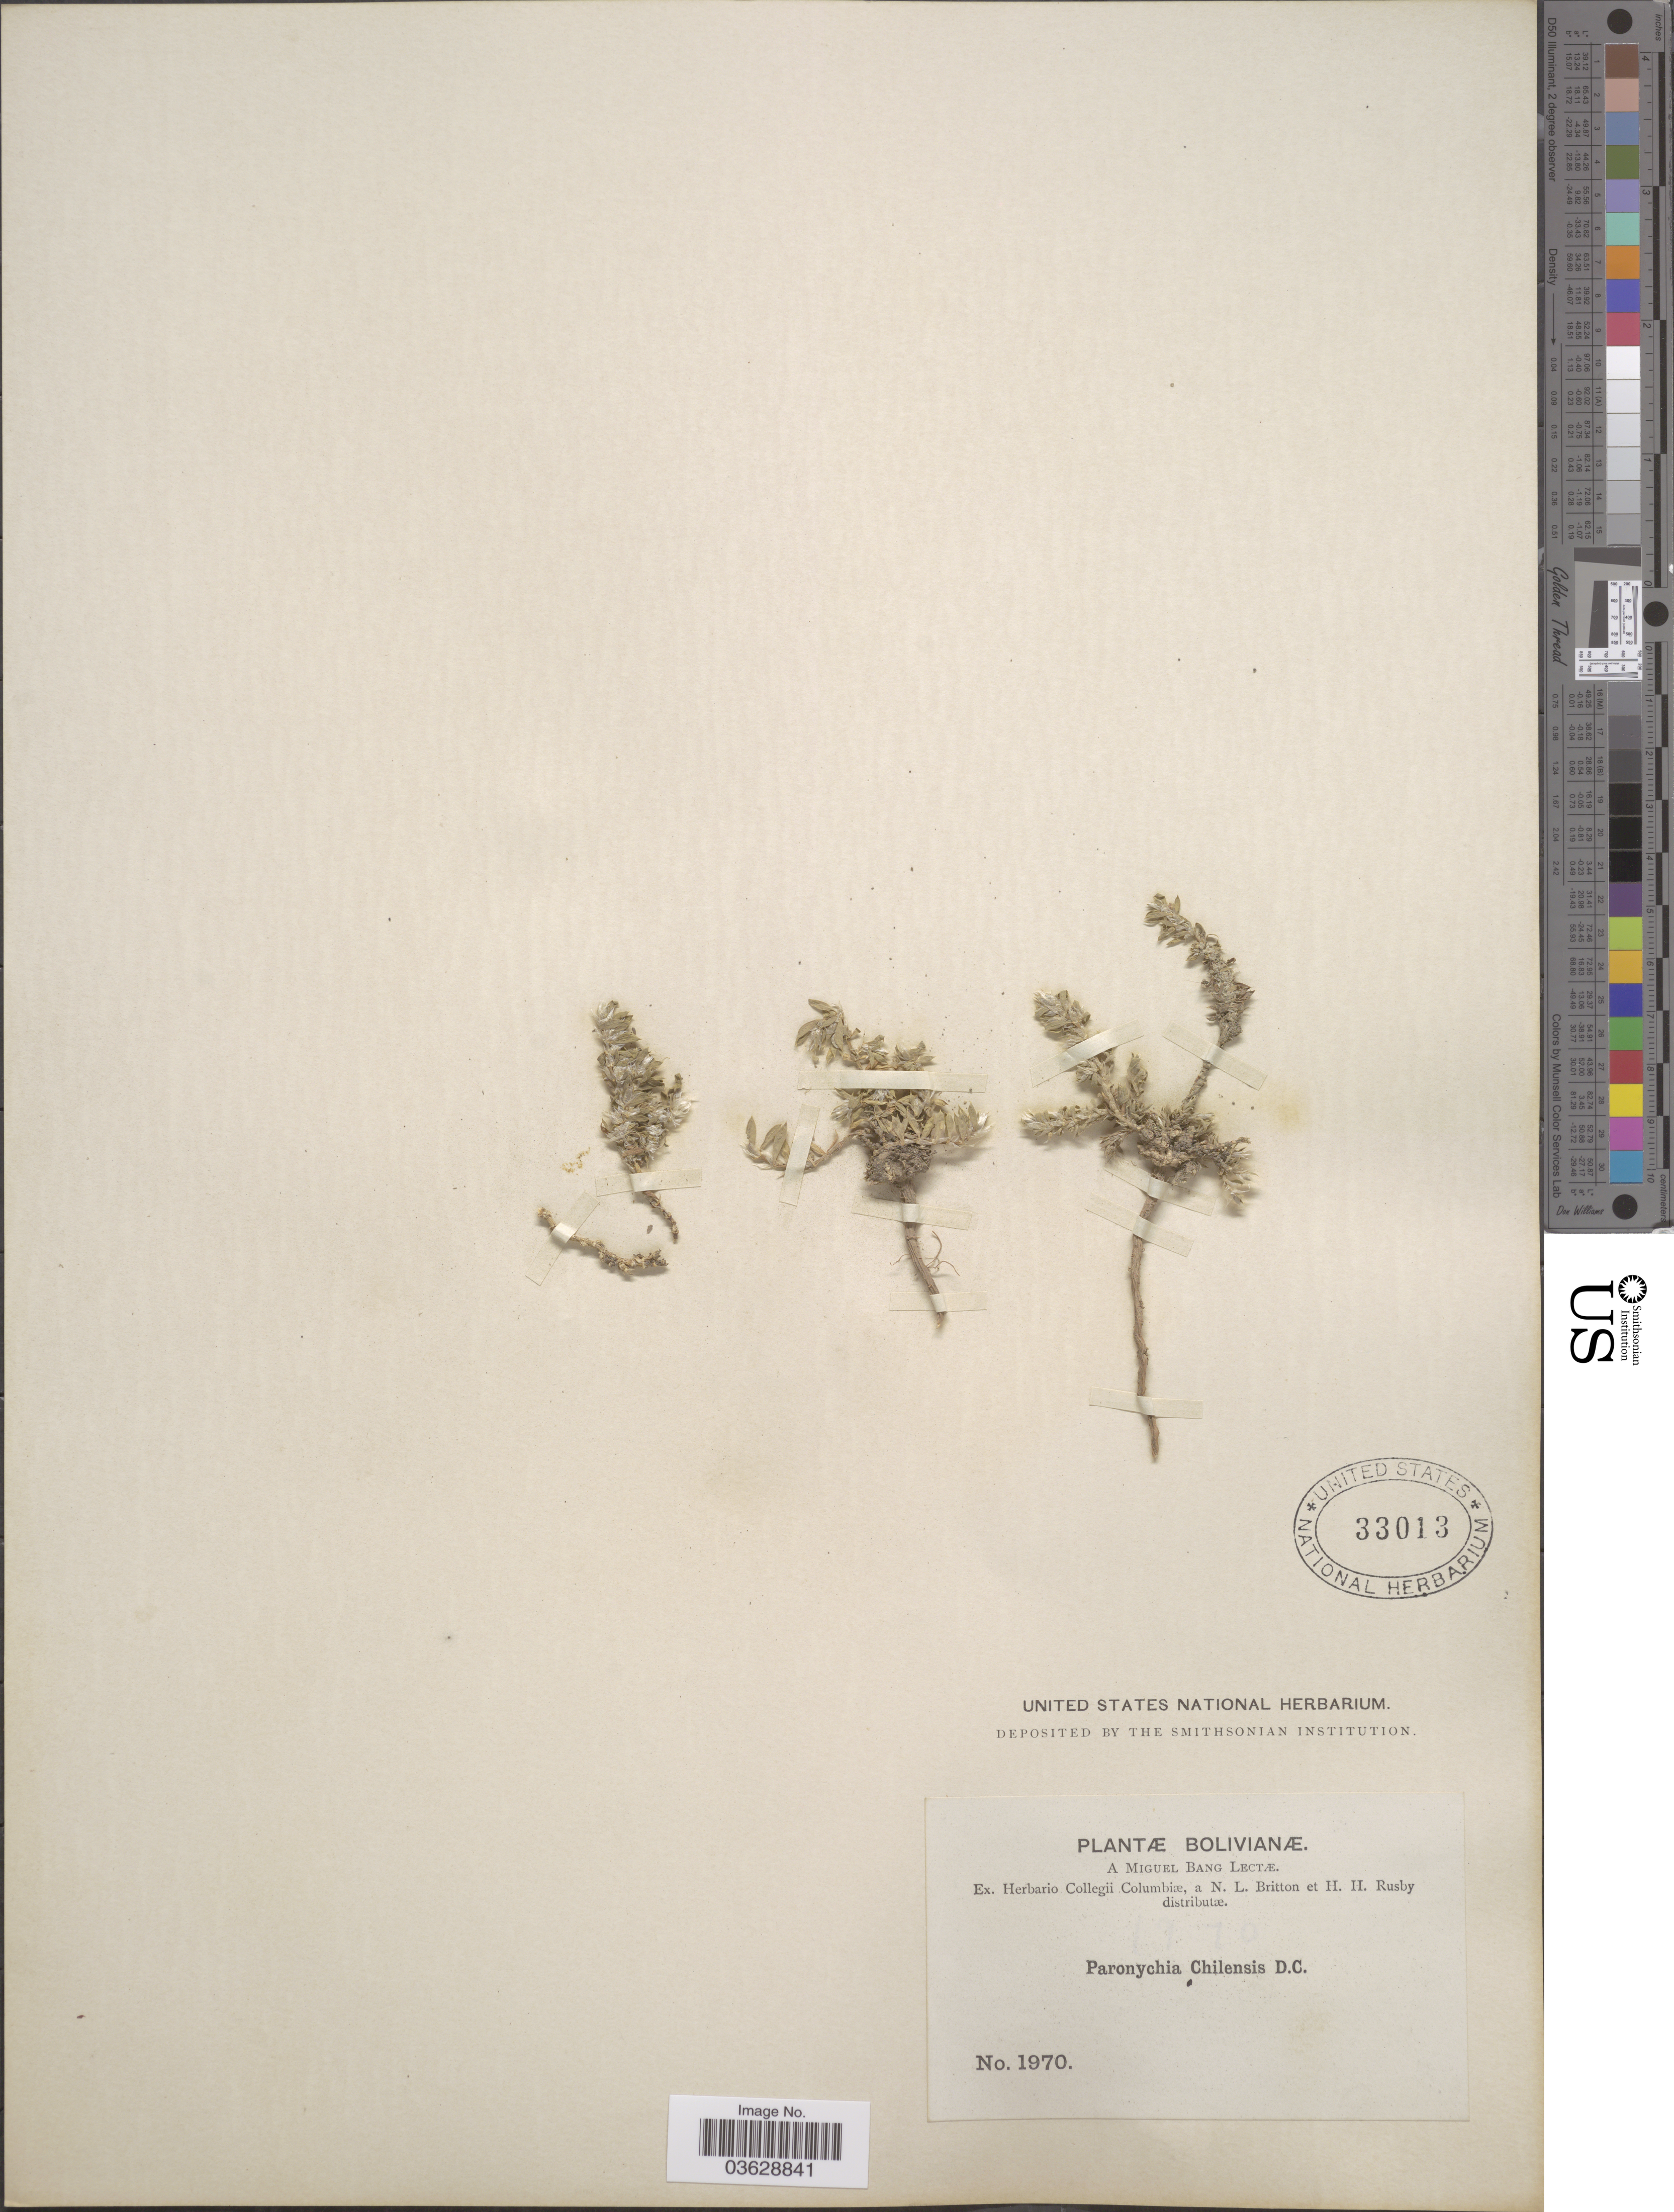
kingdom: Plantae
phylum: Tracheophyta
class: Magnoliopsida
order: Caryophyllales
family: Caryophyllaceae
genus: Paronychia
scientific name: Paronychia brasiliana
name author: DC.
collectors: M. Bang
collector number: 1970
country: Bolivia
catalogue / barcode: US 33013